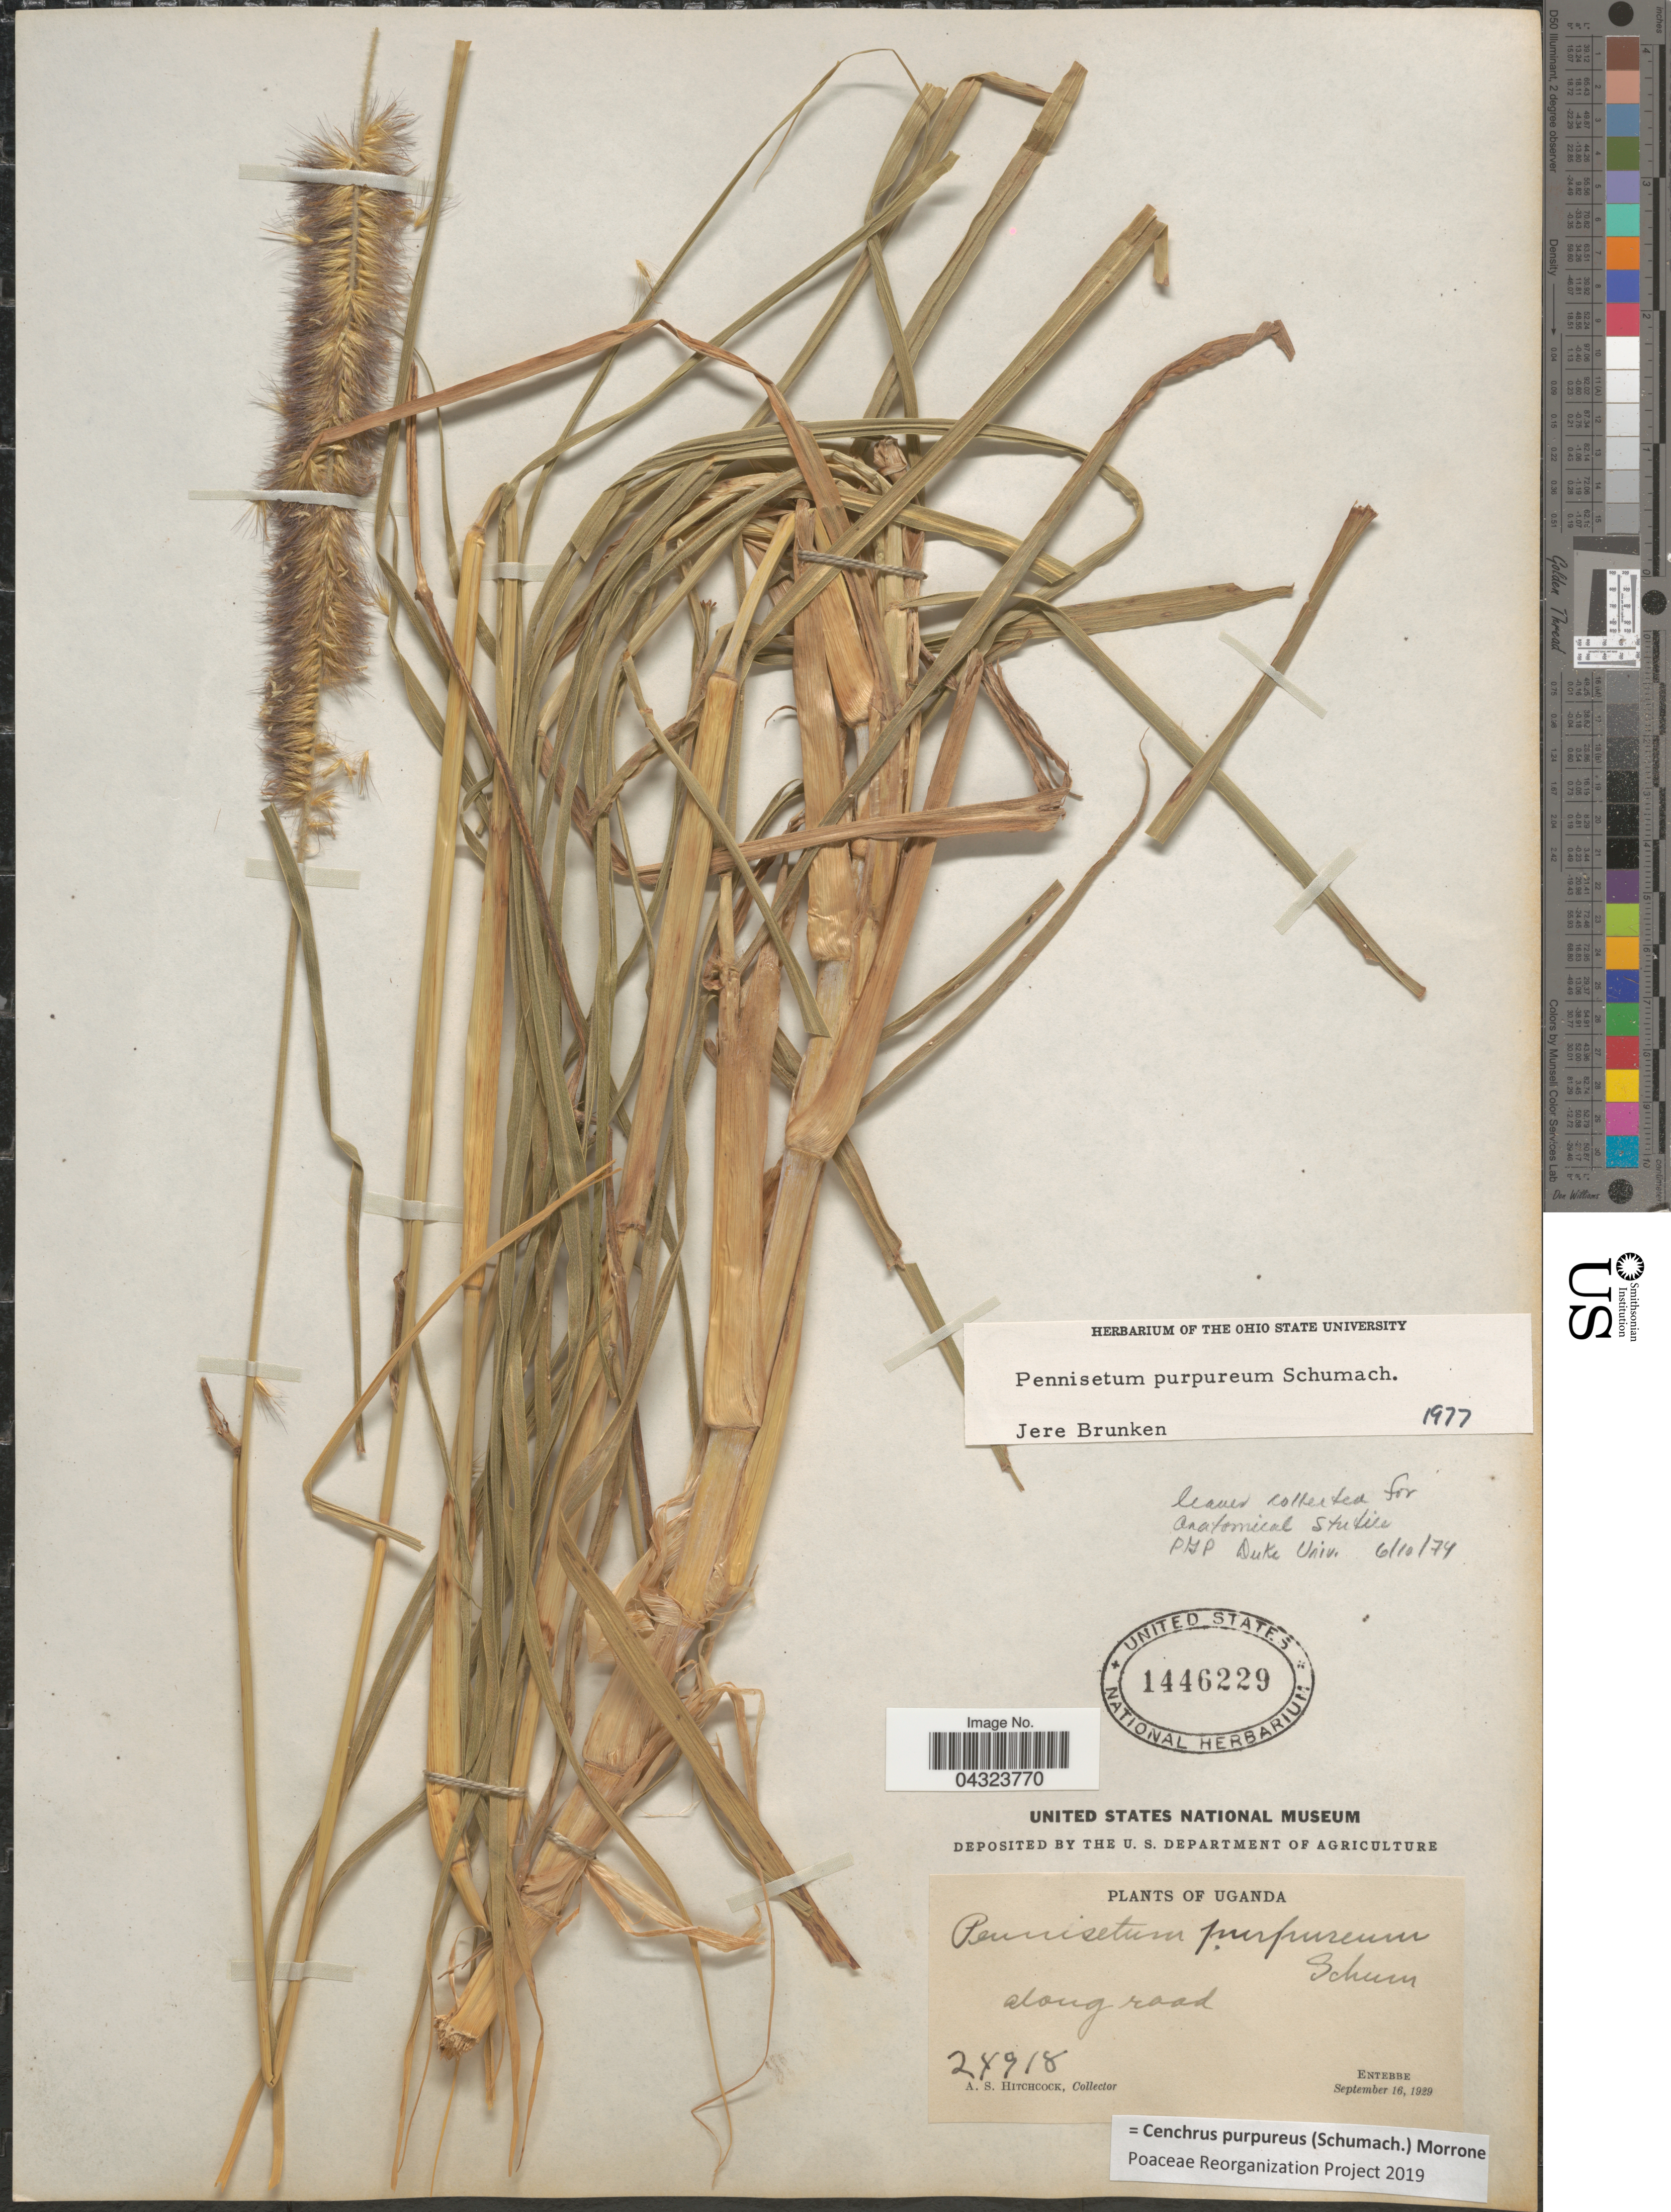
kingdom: Plantae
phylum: Tracheophyta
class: Liliopsida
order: Poales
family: Poaceae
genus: Cenchrus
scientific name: Cenchrus purpureus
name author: (Schumach.) Morrone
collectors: A. S. Hitchcock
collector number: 24918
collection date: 1929-09-16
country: Uganda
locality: Entebbe.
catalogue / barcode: US 1446229